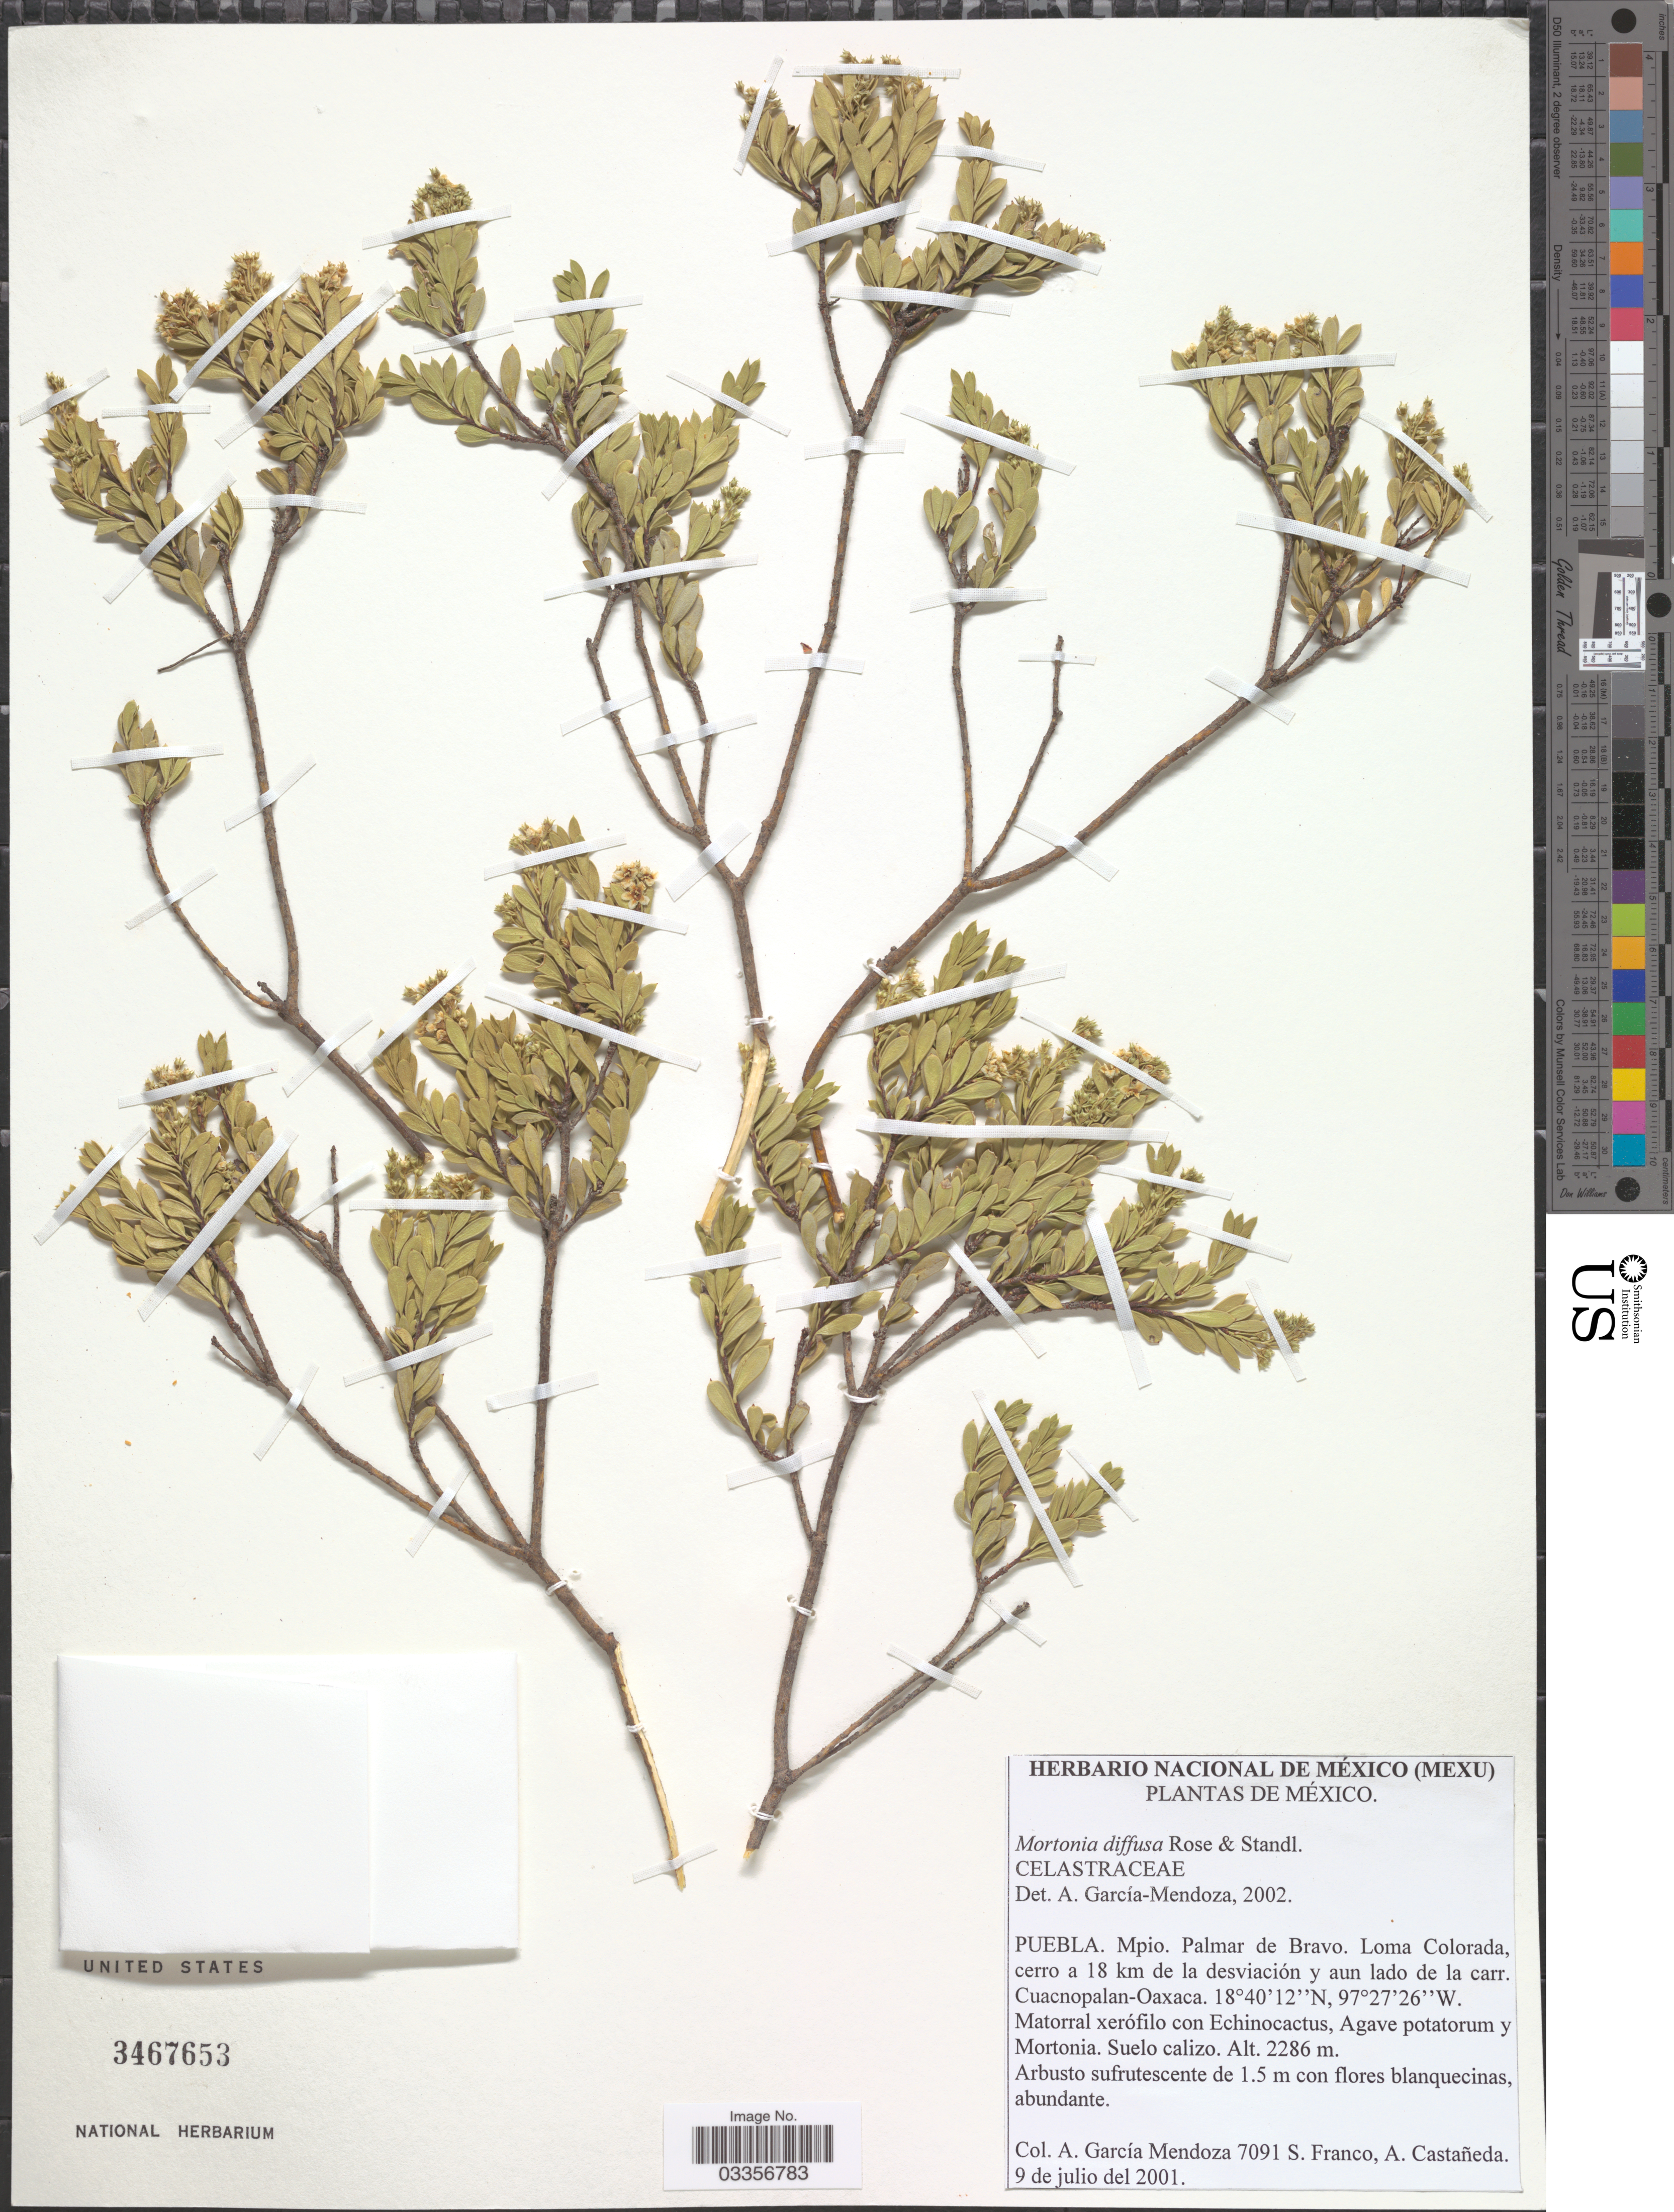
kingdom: Plantae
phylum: Tracheophyta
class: Magnoliopsida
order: Celastrales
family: Celastraceae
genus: Mortonia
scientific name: Mortonia diffusa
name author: Rose & Standl.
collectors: A. García-Mendoza, S. Franco & A. Castañeda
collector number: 7091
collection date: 2001-07-09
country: Mexico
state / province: Puebla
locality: Mpio. Palmar de Bravo. Loma Colorada, cerro a 18 km de la desviación y aun lado de la carr. Cuacnopalan-Oaxaca.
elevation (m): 2286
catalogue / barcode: US 3467653